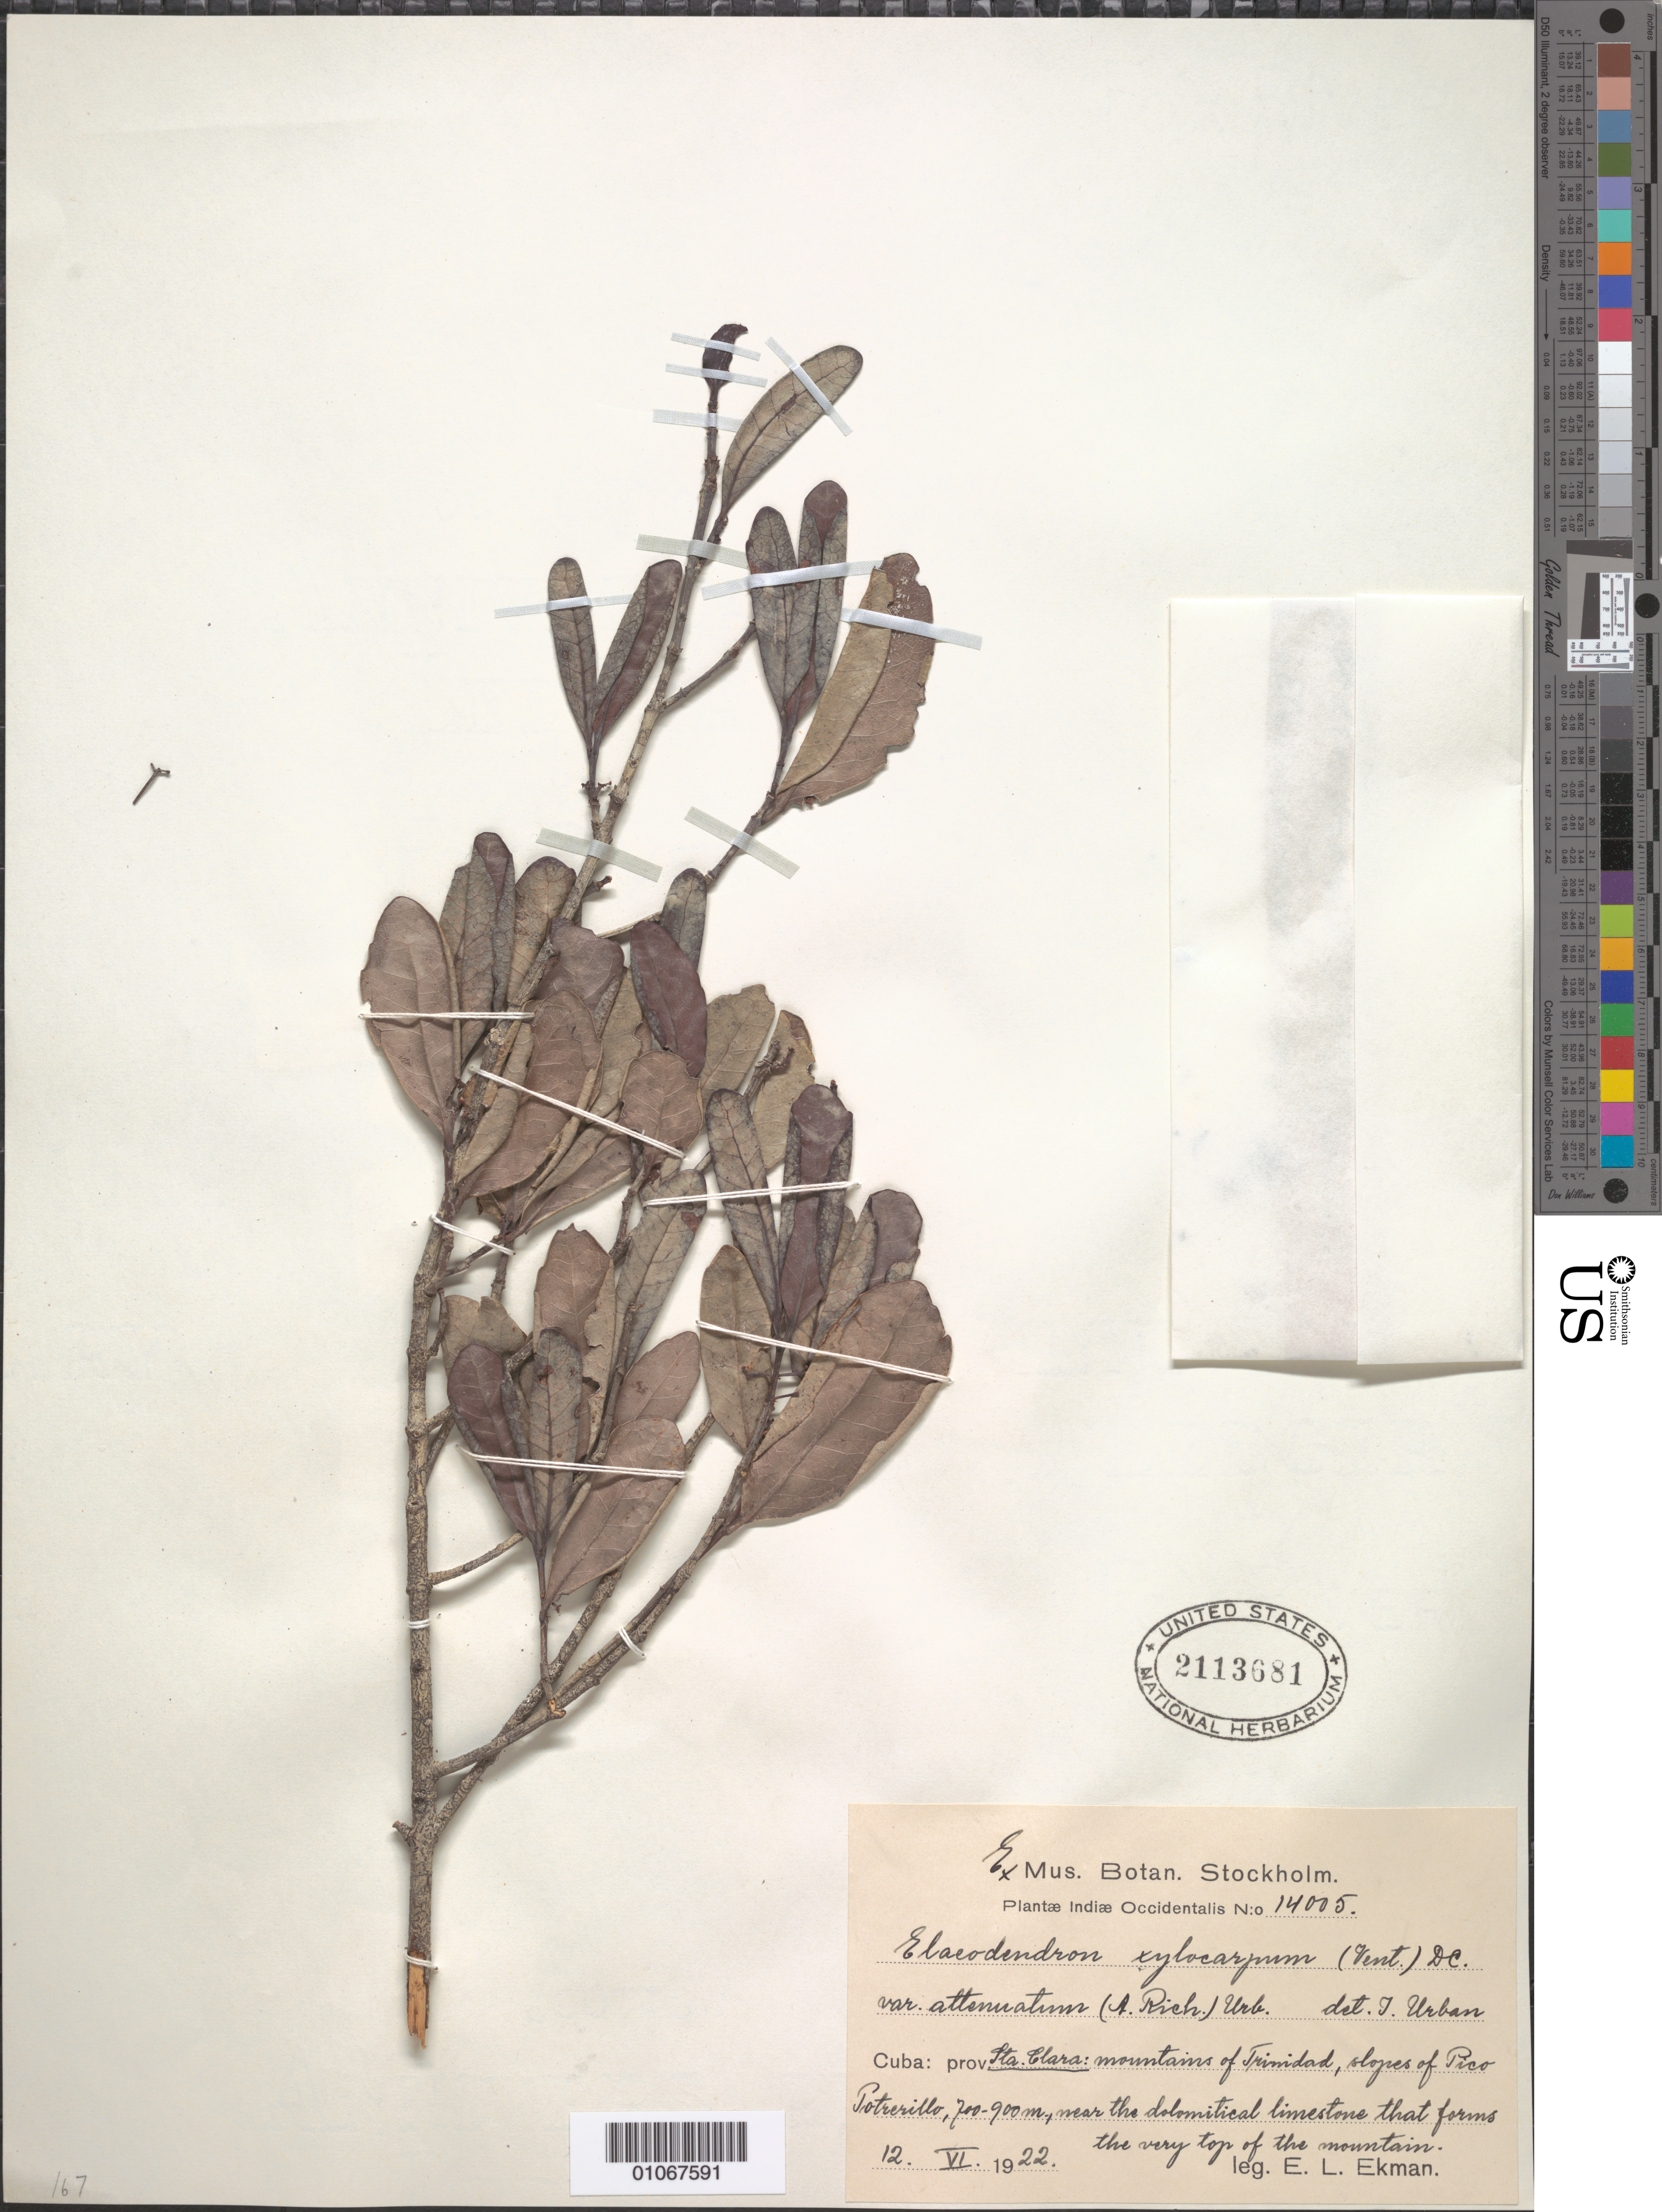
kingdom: Plantae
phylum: Tracheophyta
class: Magnoliopsida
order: Celastrales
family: Celastraceae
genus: Elaeodendron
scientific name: Elaeodendron xylocarpum var. attenuatum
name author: (A. Rich.) Urb.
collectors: E. L. Ekman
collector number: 14005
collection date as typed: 12 Jun 1922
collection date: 1922-06-12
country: Cuba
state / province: Villa Clara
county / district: Santa Clara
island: Cuba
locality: Mountains of Trinidad, slopes of Pico Potrerillo Near limestone that forms the very top of the mountain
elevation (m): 700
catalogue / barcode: US 2113681